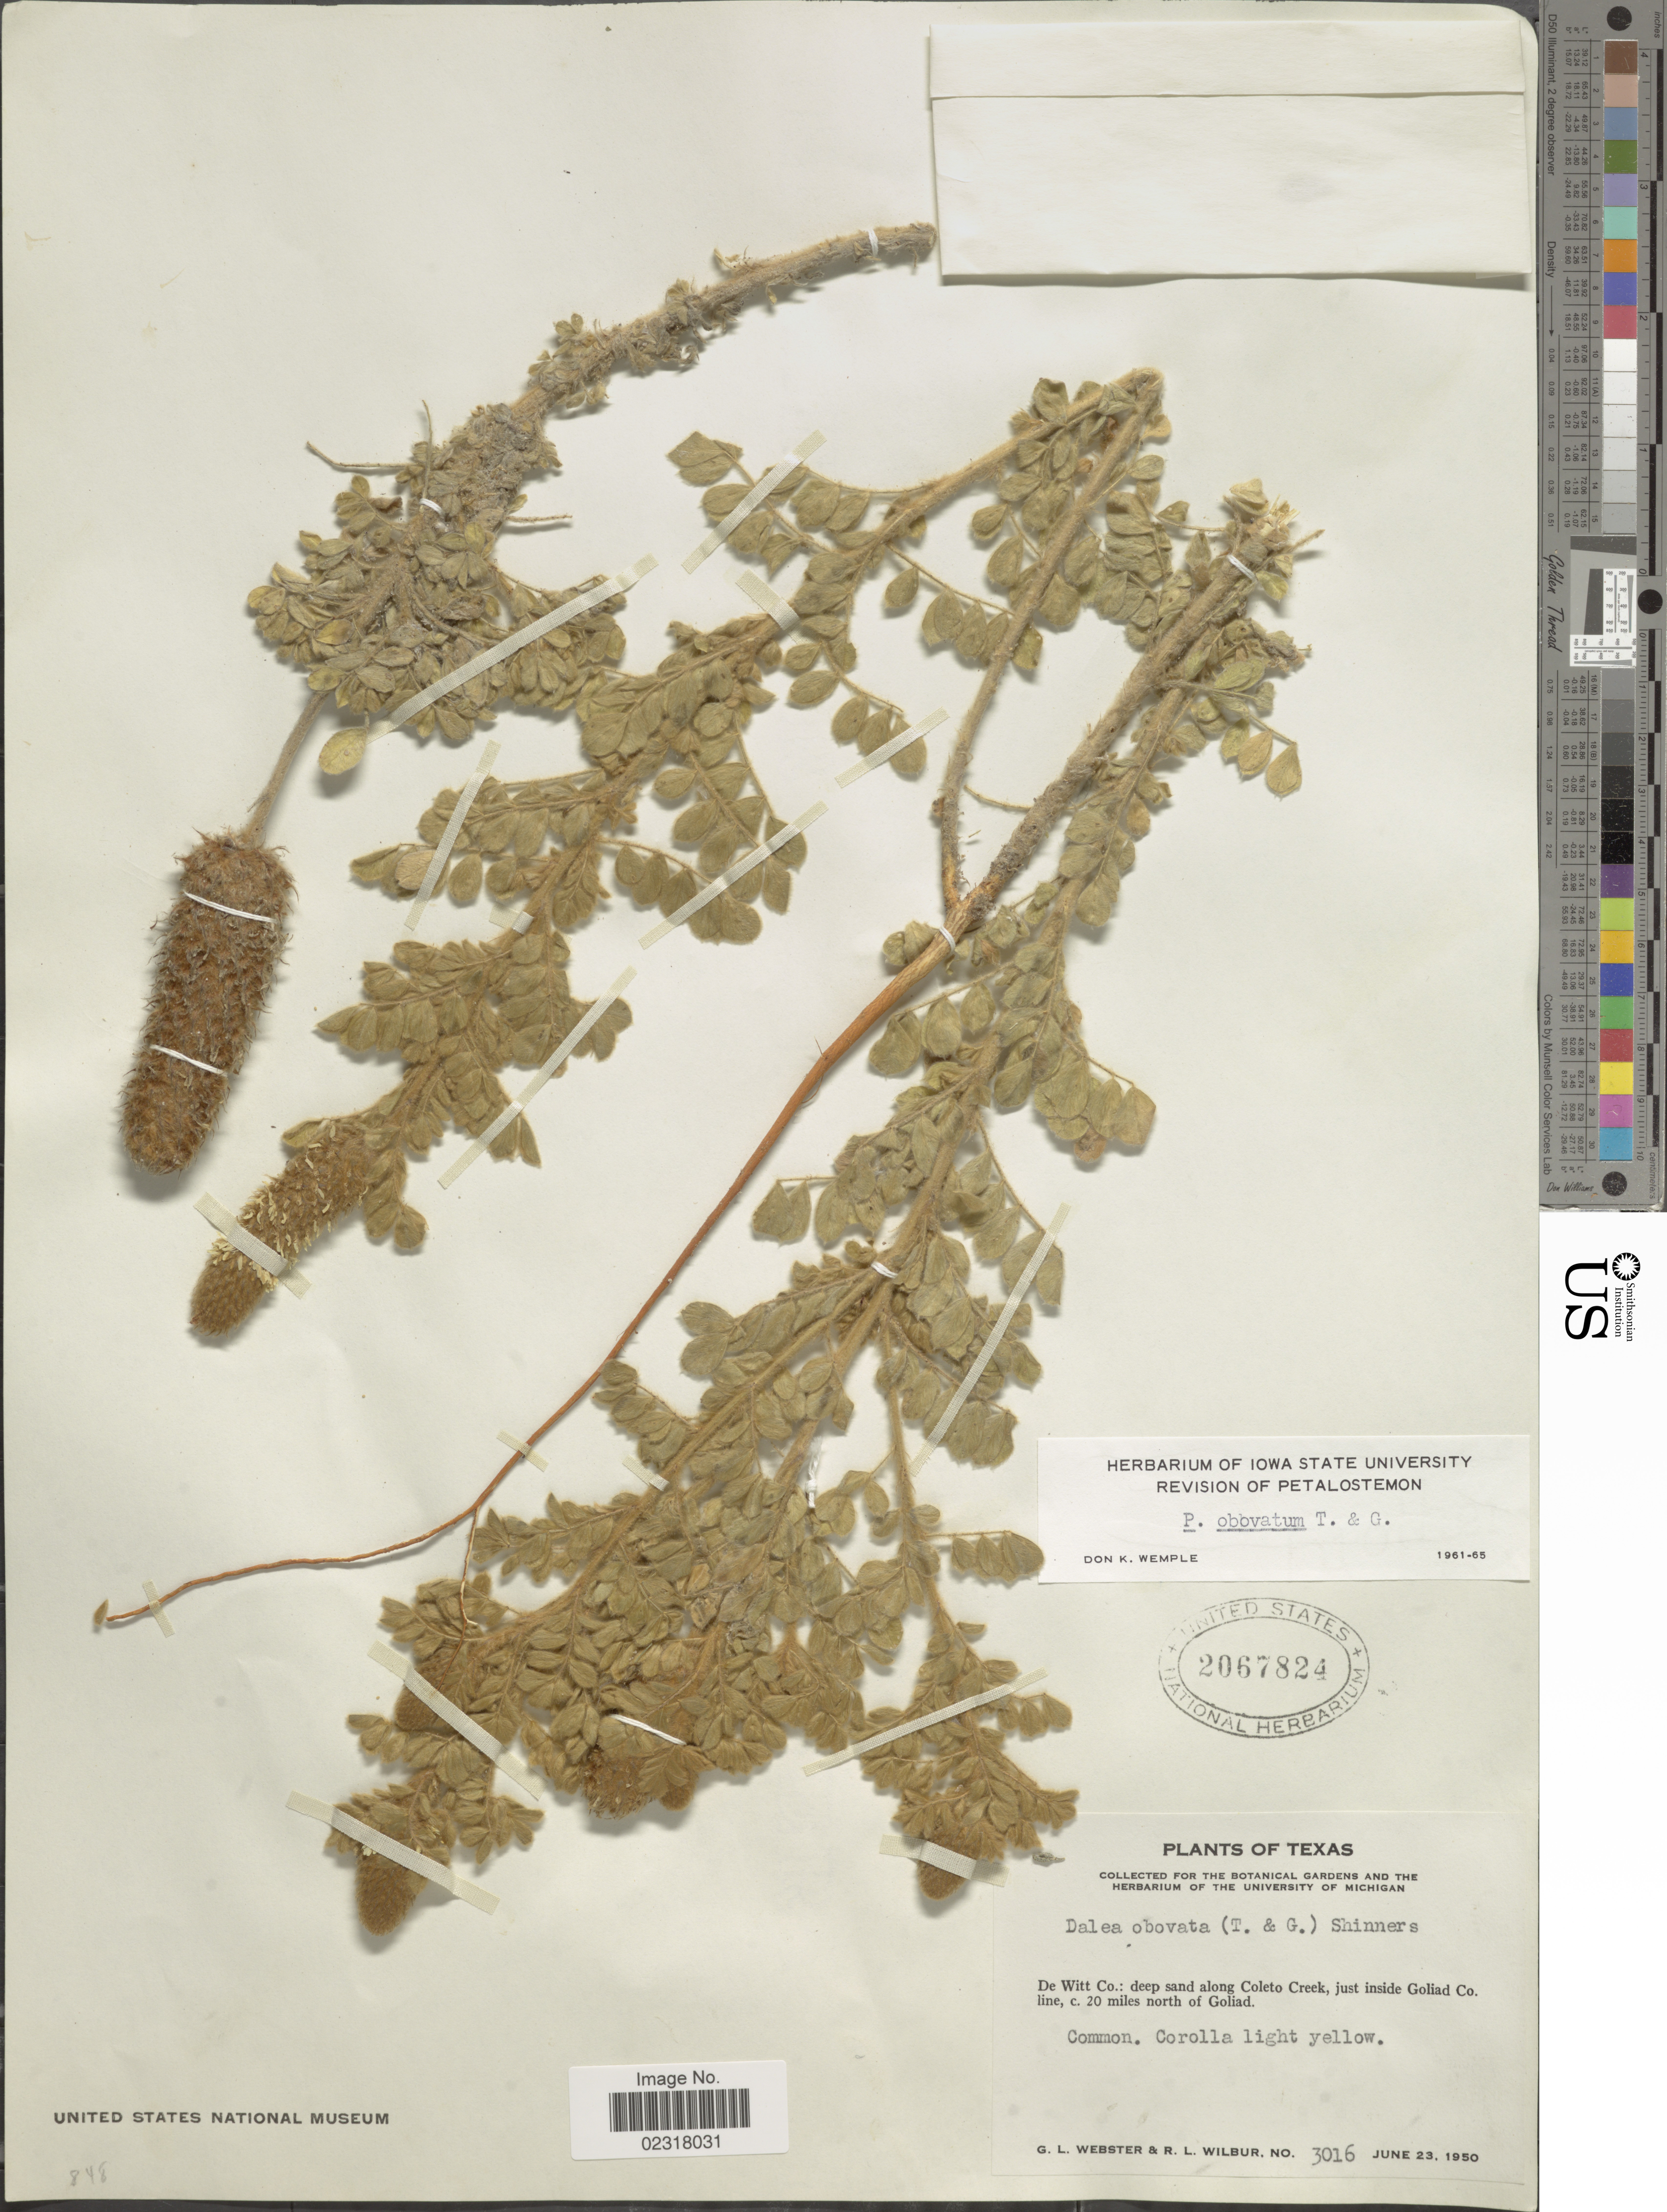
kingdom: Plantae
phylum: Tracheophyta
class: Magnoliopsida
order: Fabales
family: Fabaceae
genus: Dalea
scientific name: Dalea obovata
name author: (Torr.) Shinners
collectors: G. L. Webster & R. L. Wilbur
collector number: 3016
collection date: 1950-06-23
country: United States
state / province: Texas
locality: De Witt Co.: deep sand along Coleto Creek, just inside Goliad Co. line, c. 20 miles north of Goliad.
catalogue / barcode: US 2067824